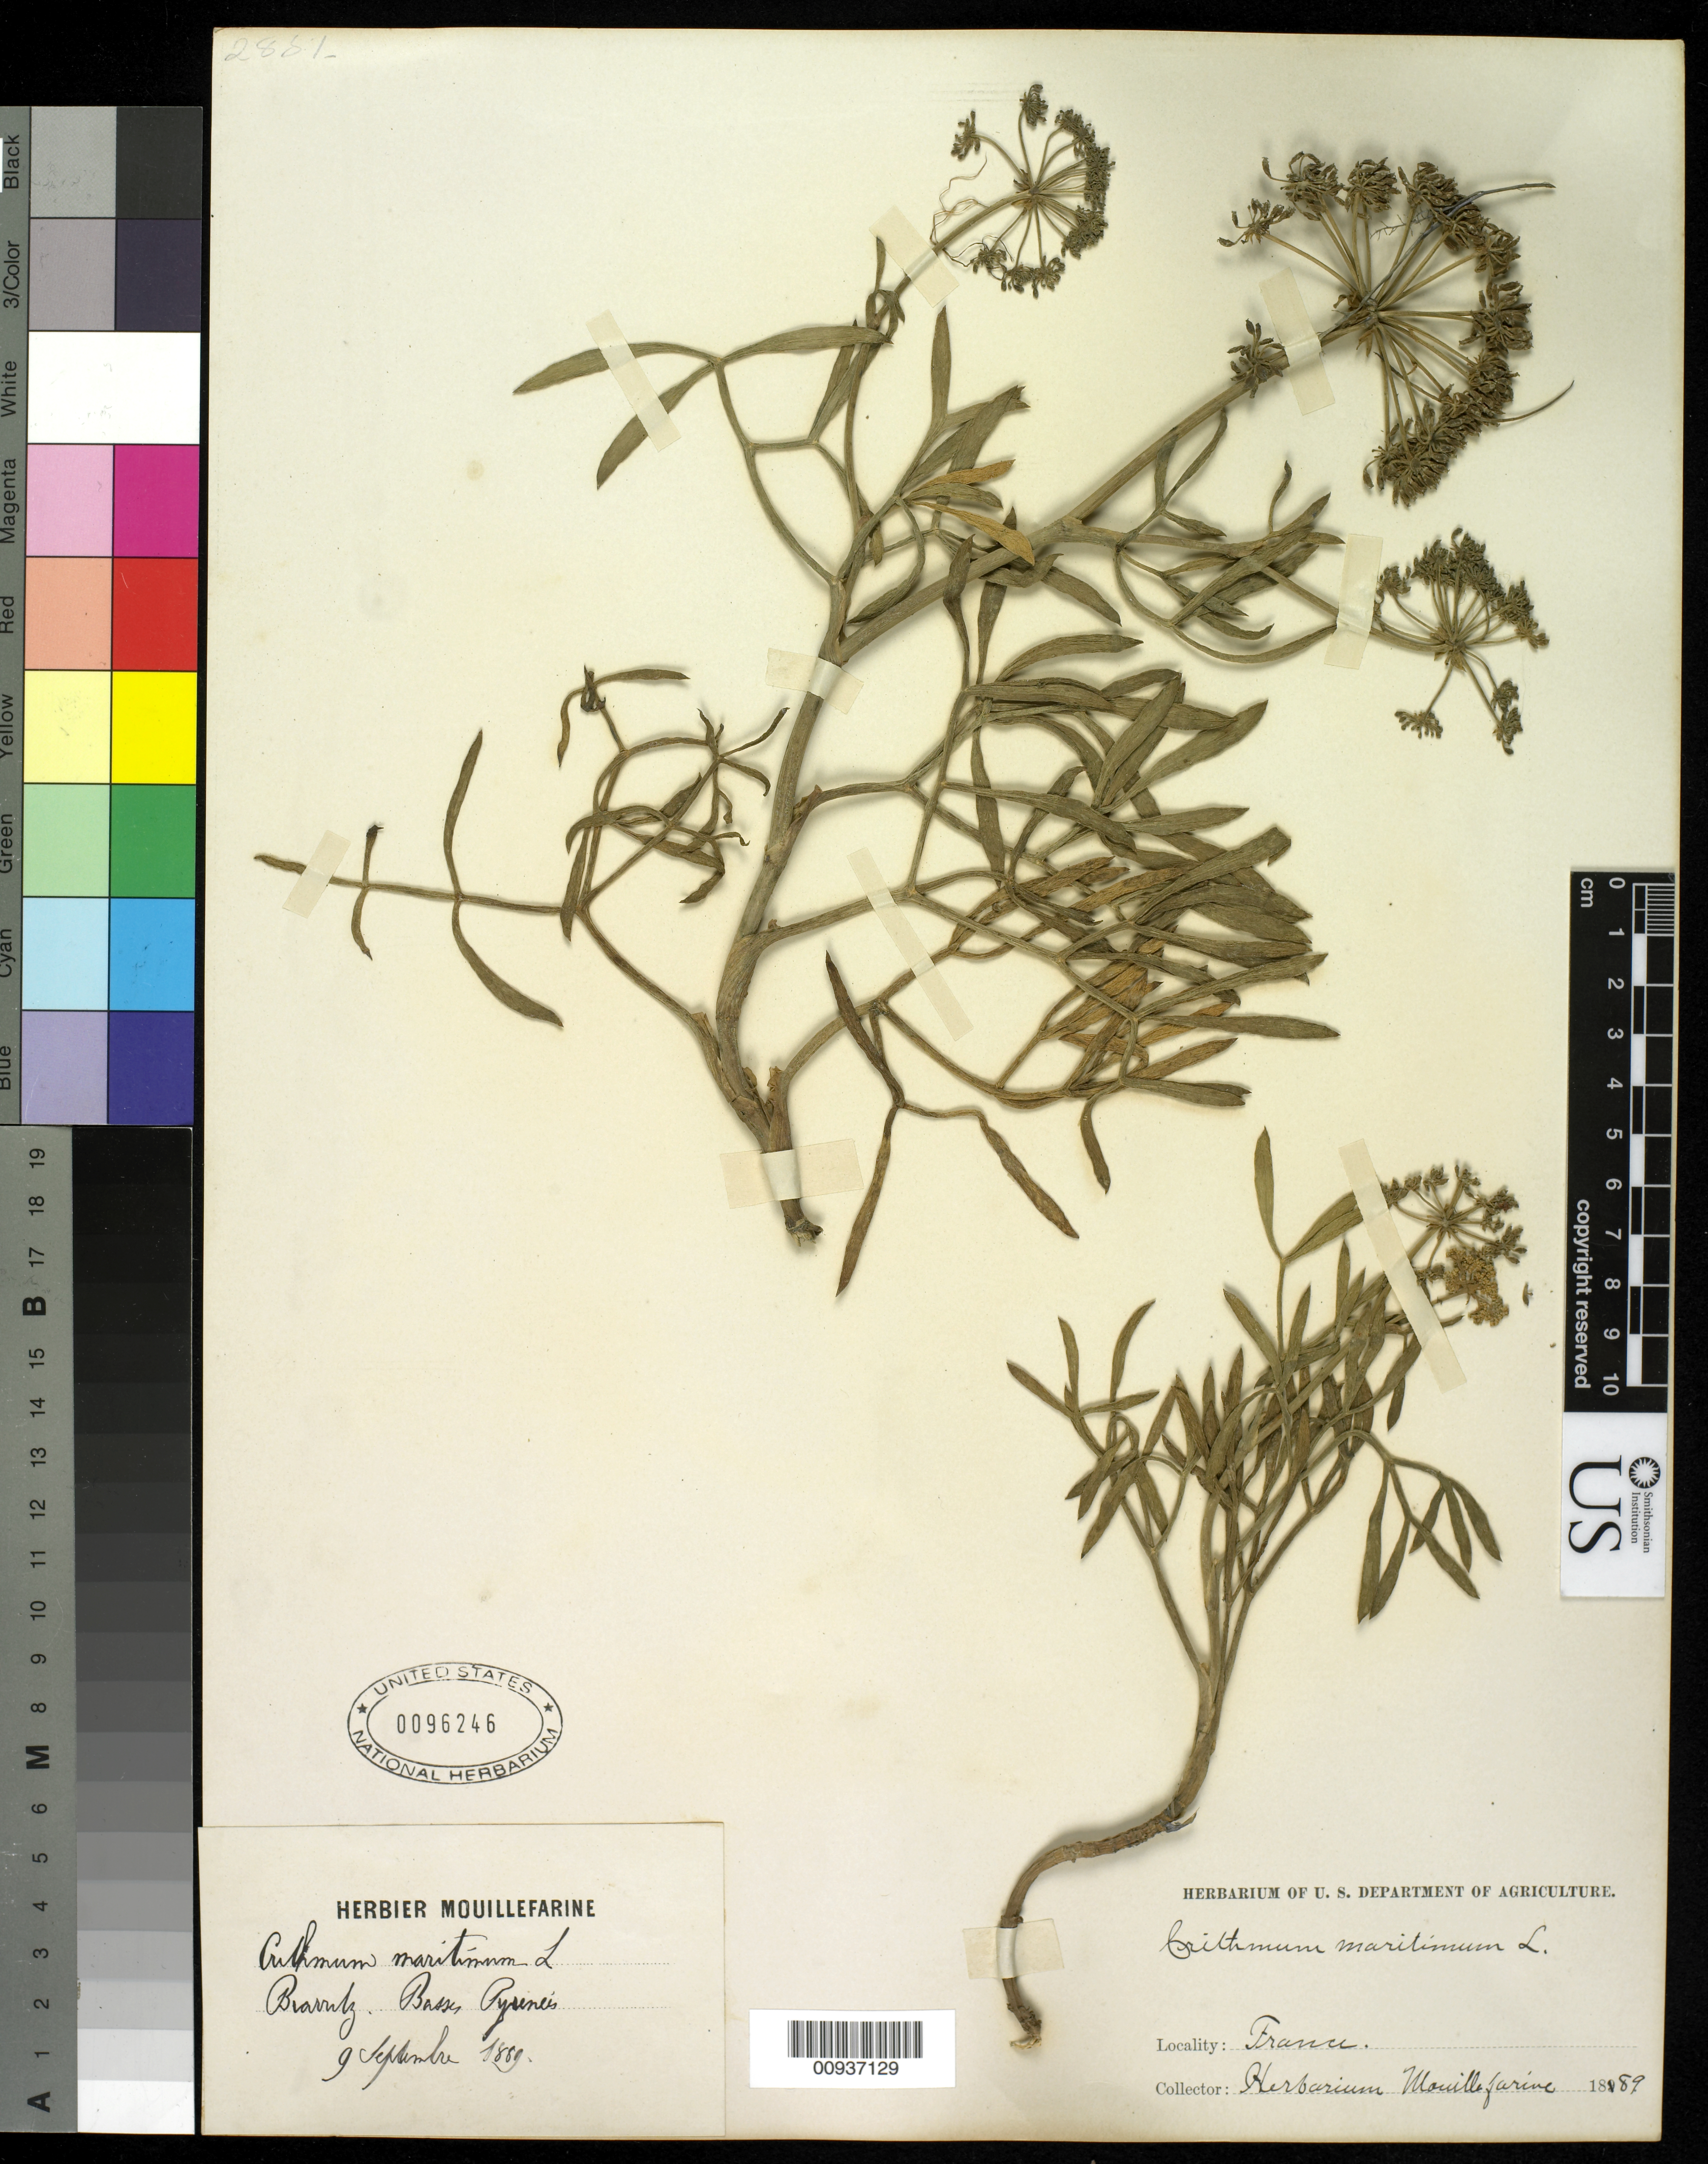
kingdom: Plantae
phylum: Tracheophyta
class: Magnoliopsida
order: Apiales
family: Apiaceae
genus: Crithmum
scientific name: Crithmum maritimum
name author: L.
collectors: A. Mouillefarine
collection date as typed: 09 Sep 1889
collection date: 1889-09-09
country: France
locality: Biarritz (southern France) (previous note said Bass Pyrenes)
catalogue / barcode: US 96246